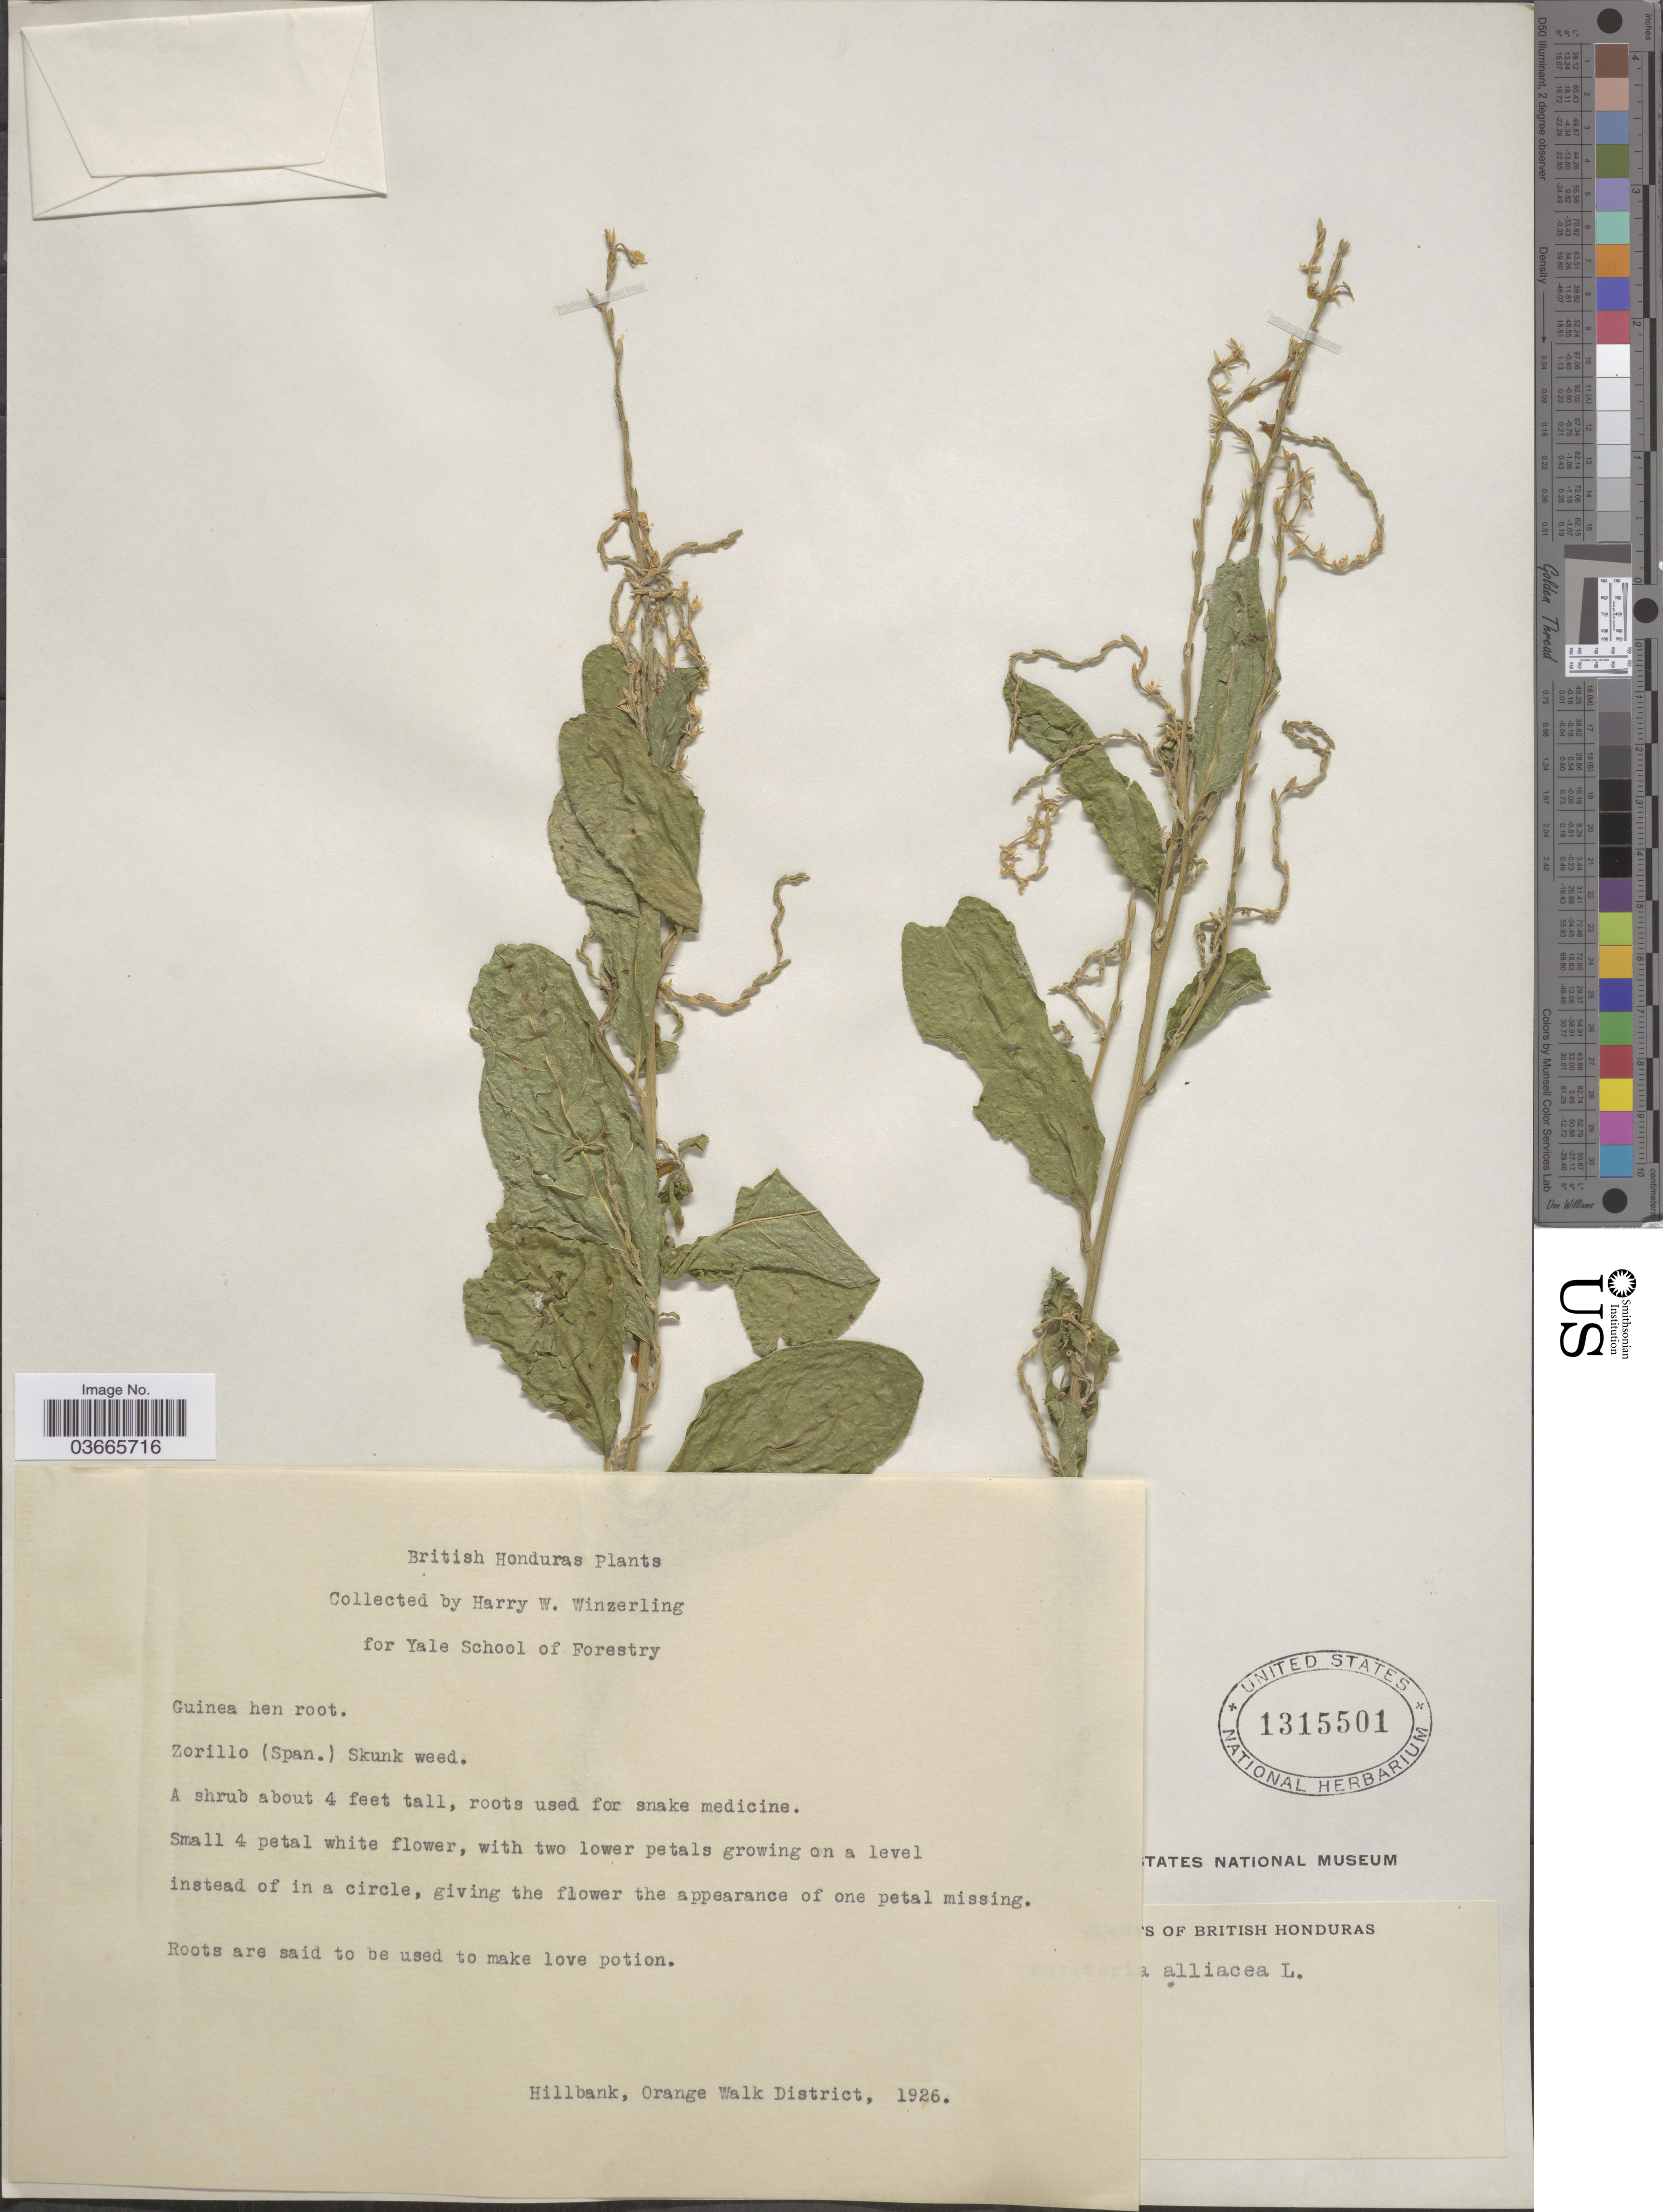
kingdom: Plantae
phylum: Tracheophyta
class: Magnoliopsida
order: Caryophyllales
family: Phytolaccaceae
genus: Petiveria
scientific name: Petiveria alliacea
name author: L.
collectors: H. Winzerling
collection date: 1926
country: Belize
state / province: Orange Walk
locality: Hillbank, Orange Walk District. British Honduras.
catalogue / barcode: US 1315501